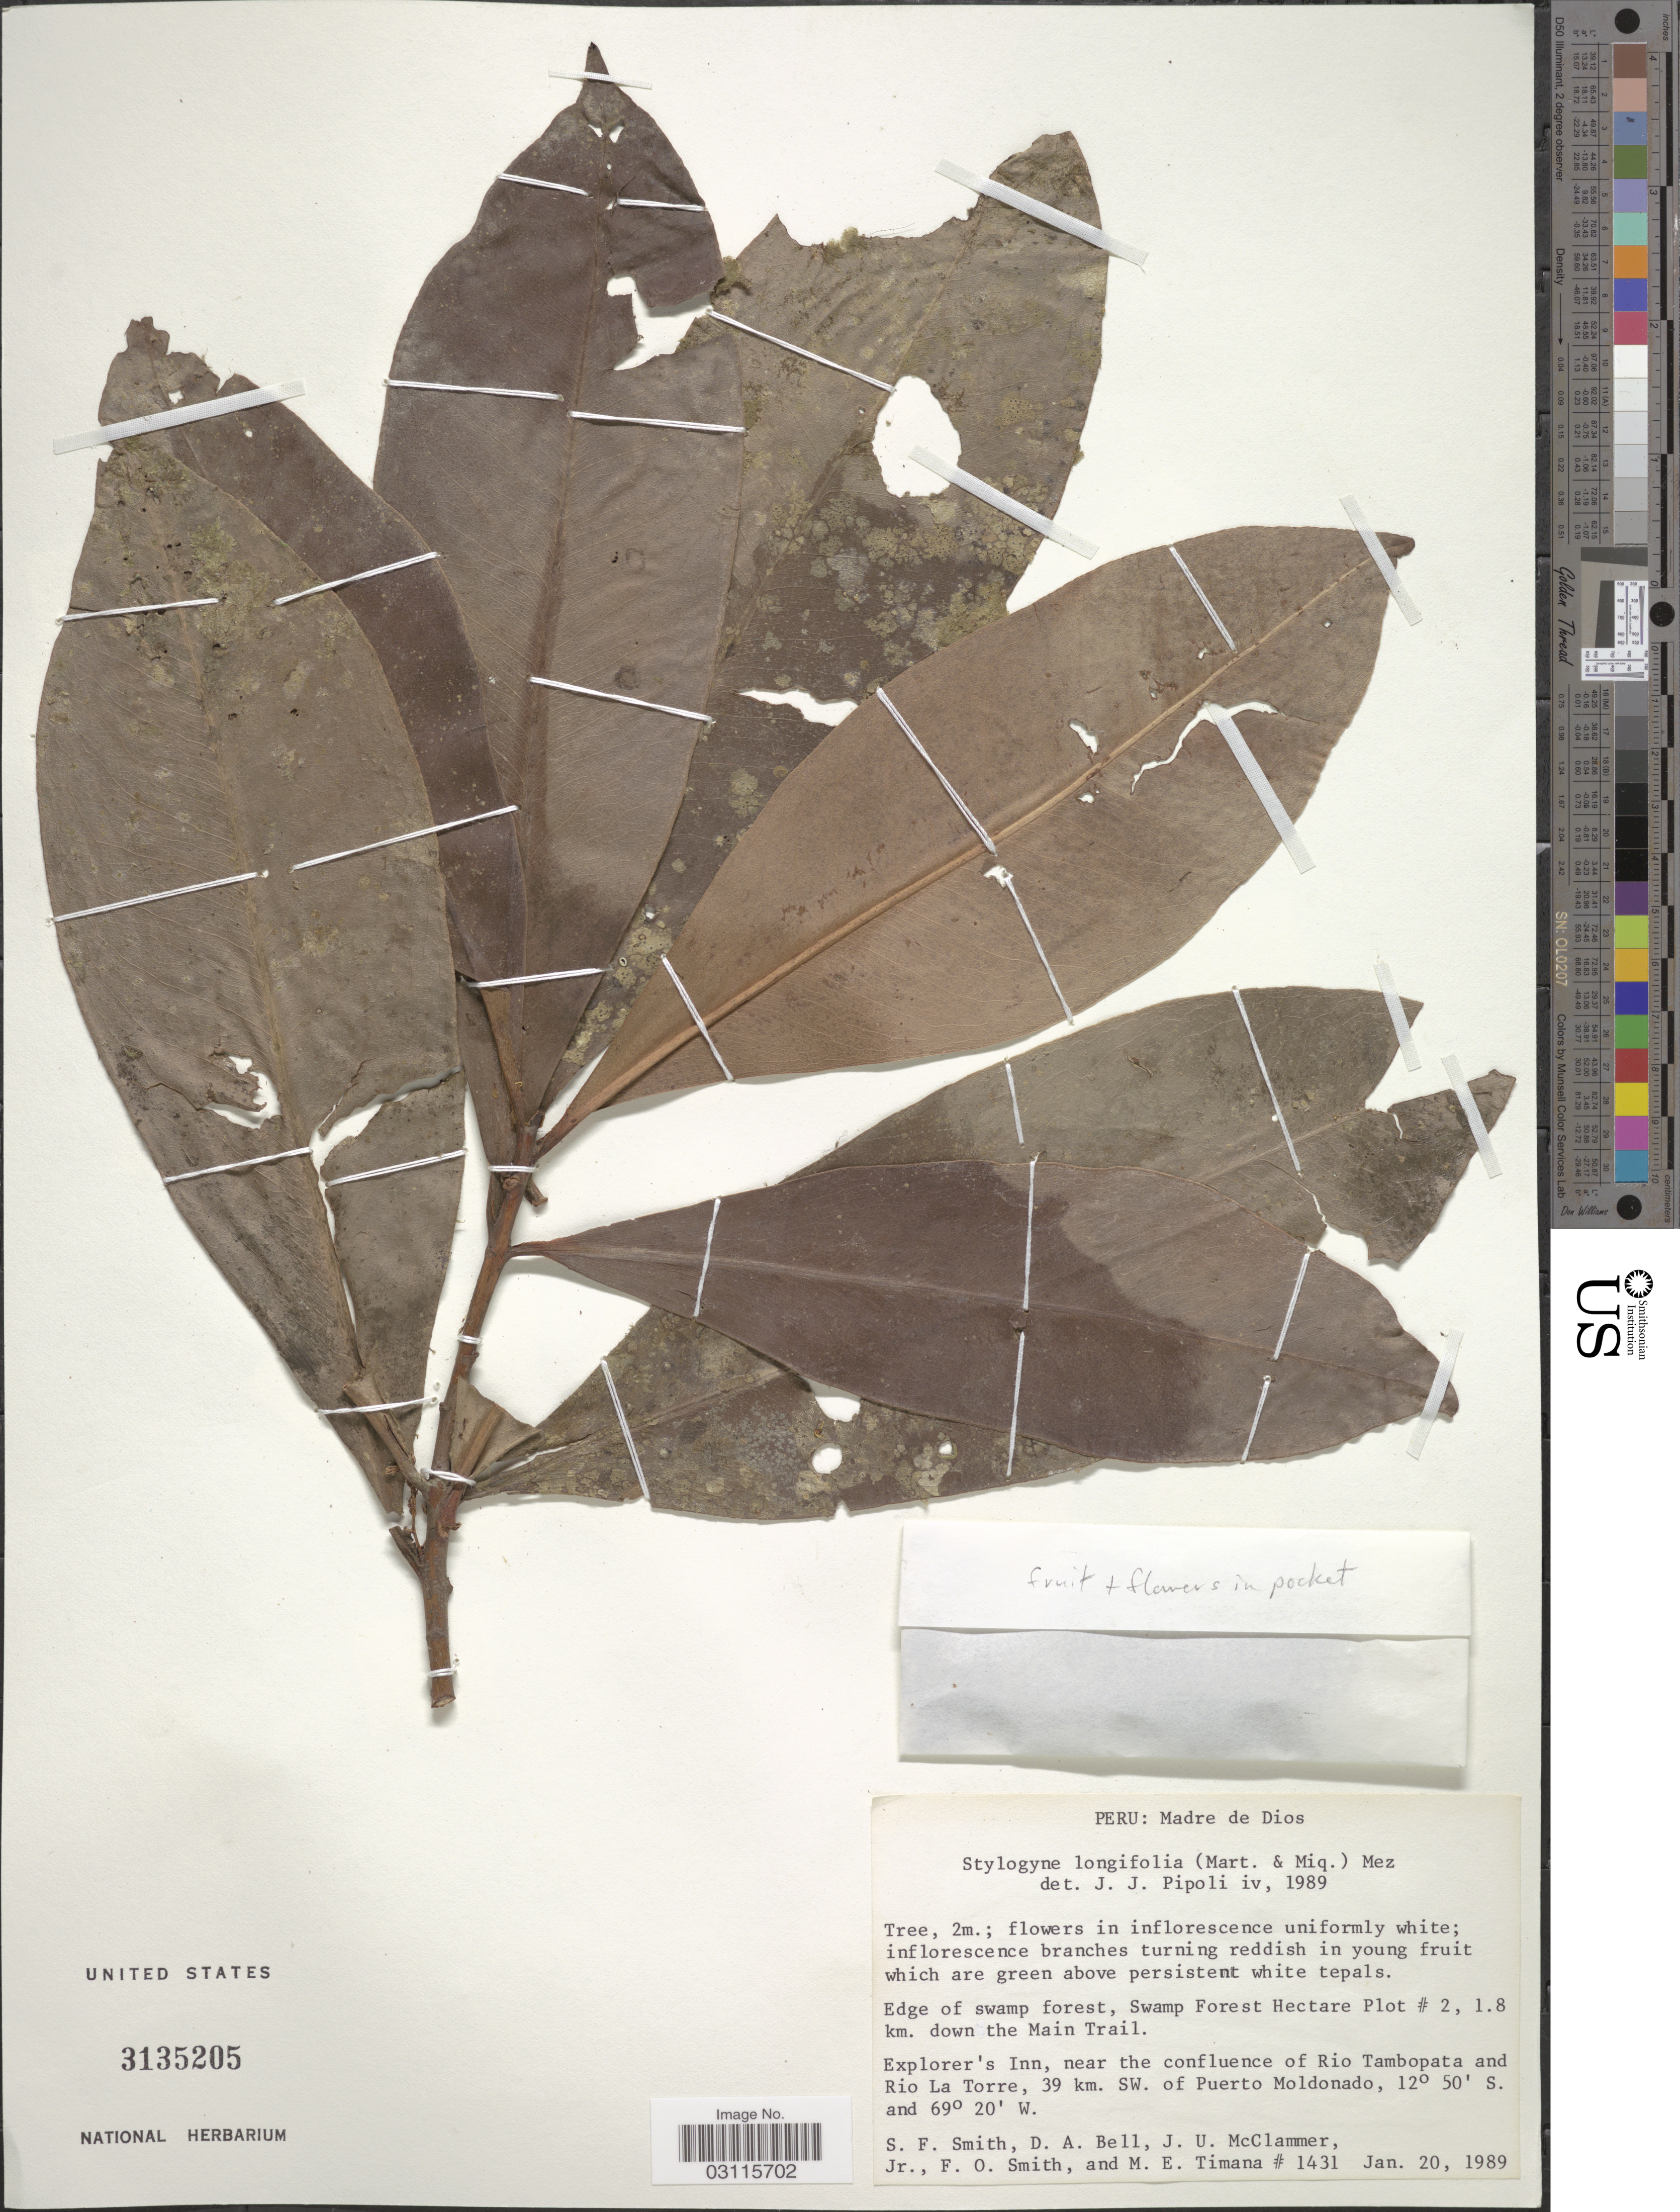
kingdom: Plantae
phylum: Tracheophyta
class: Magnoliopsida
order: Ericales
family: Primulaceae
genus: Stylogyne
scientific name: Stylogyne longifolia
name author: Mez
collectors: S.F. Smith, D. A. Bell, J. McClammer Jr. & F. Smith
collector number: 1431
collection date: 1989-01-20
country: Peru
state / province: Madre de Dios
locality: Edge of swamp forest, Swamp Forest Hectare Plot # 2, 1.8 km. down the Main Trail. Explorer's Inn, near the confluence of Rio Tambopata and Rio La Torre, 39 km. SW. of Puerto Moldonado.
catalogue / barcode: US 3135205